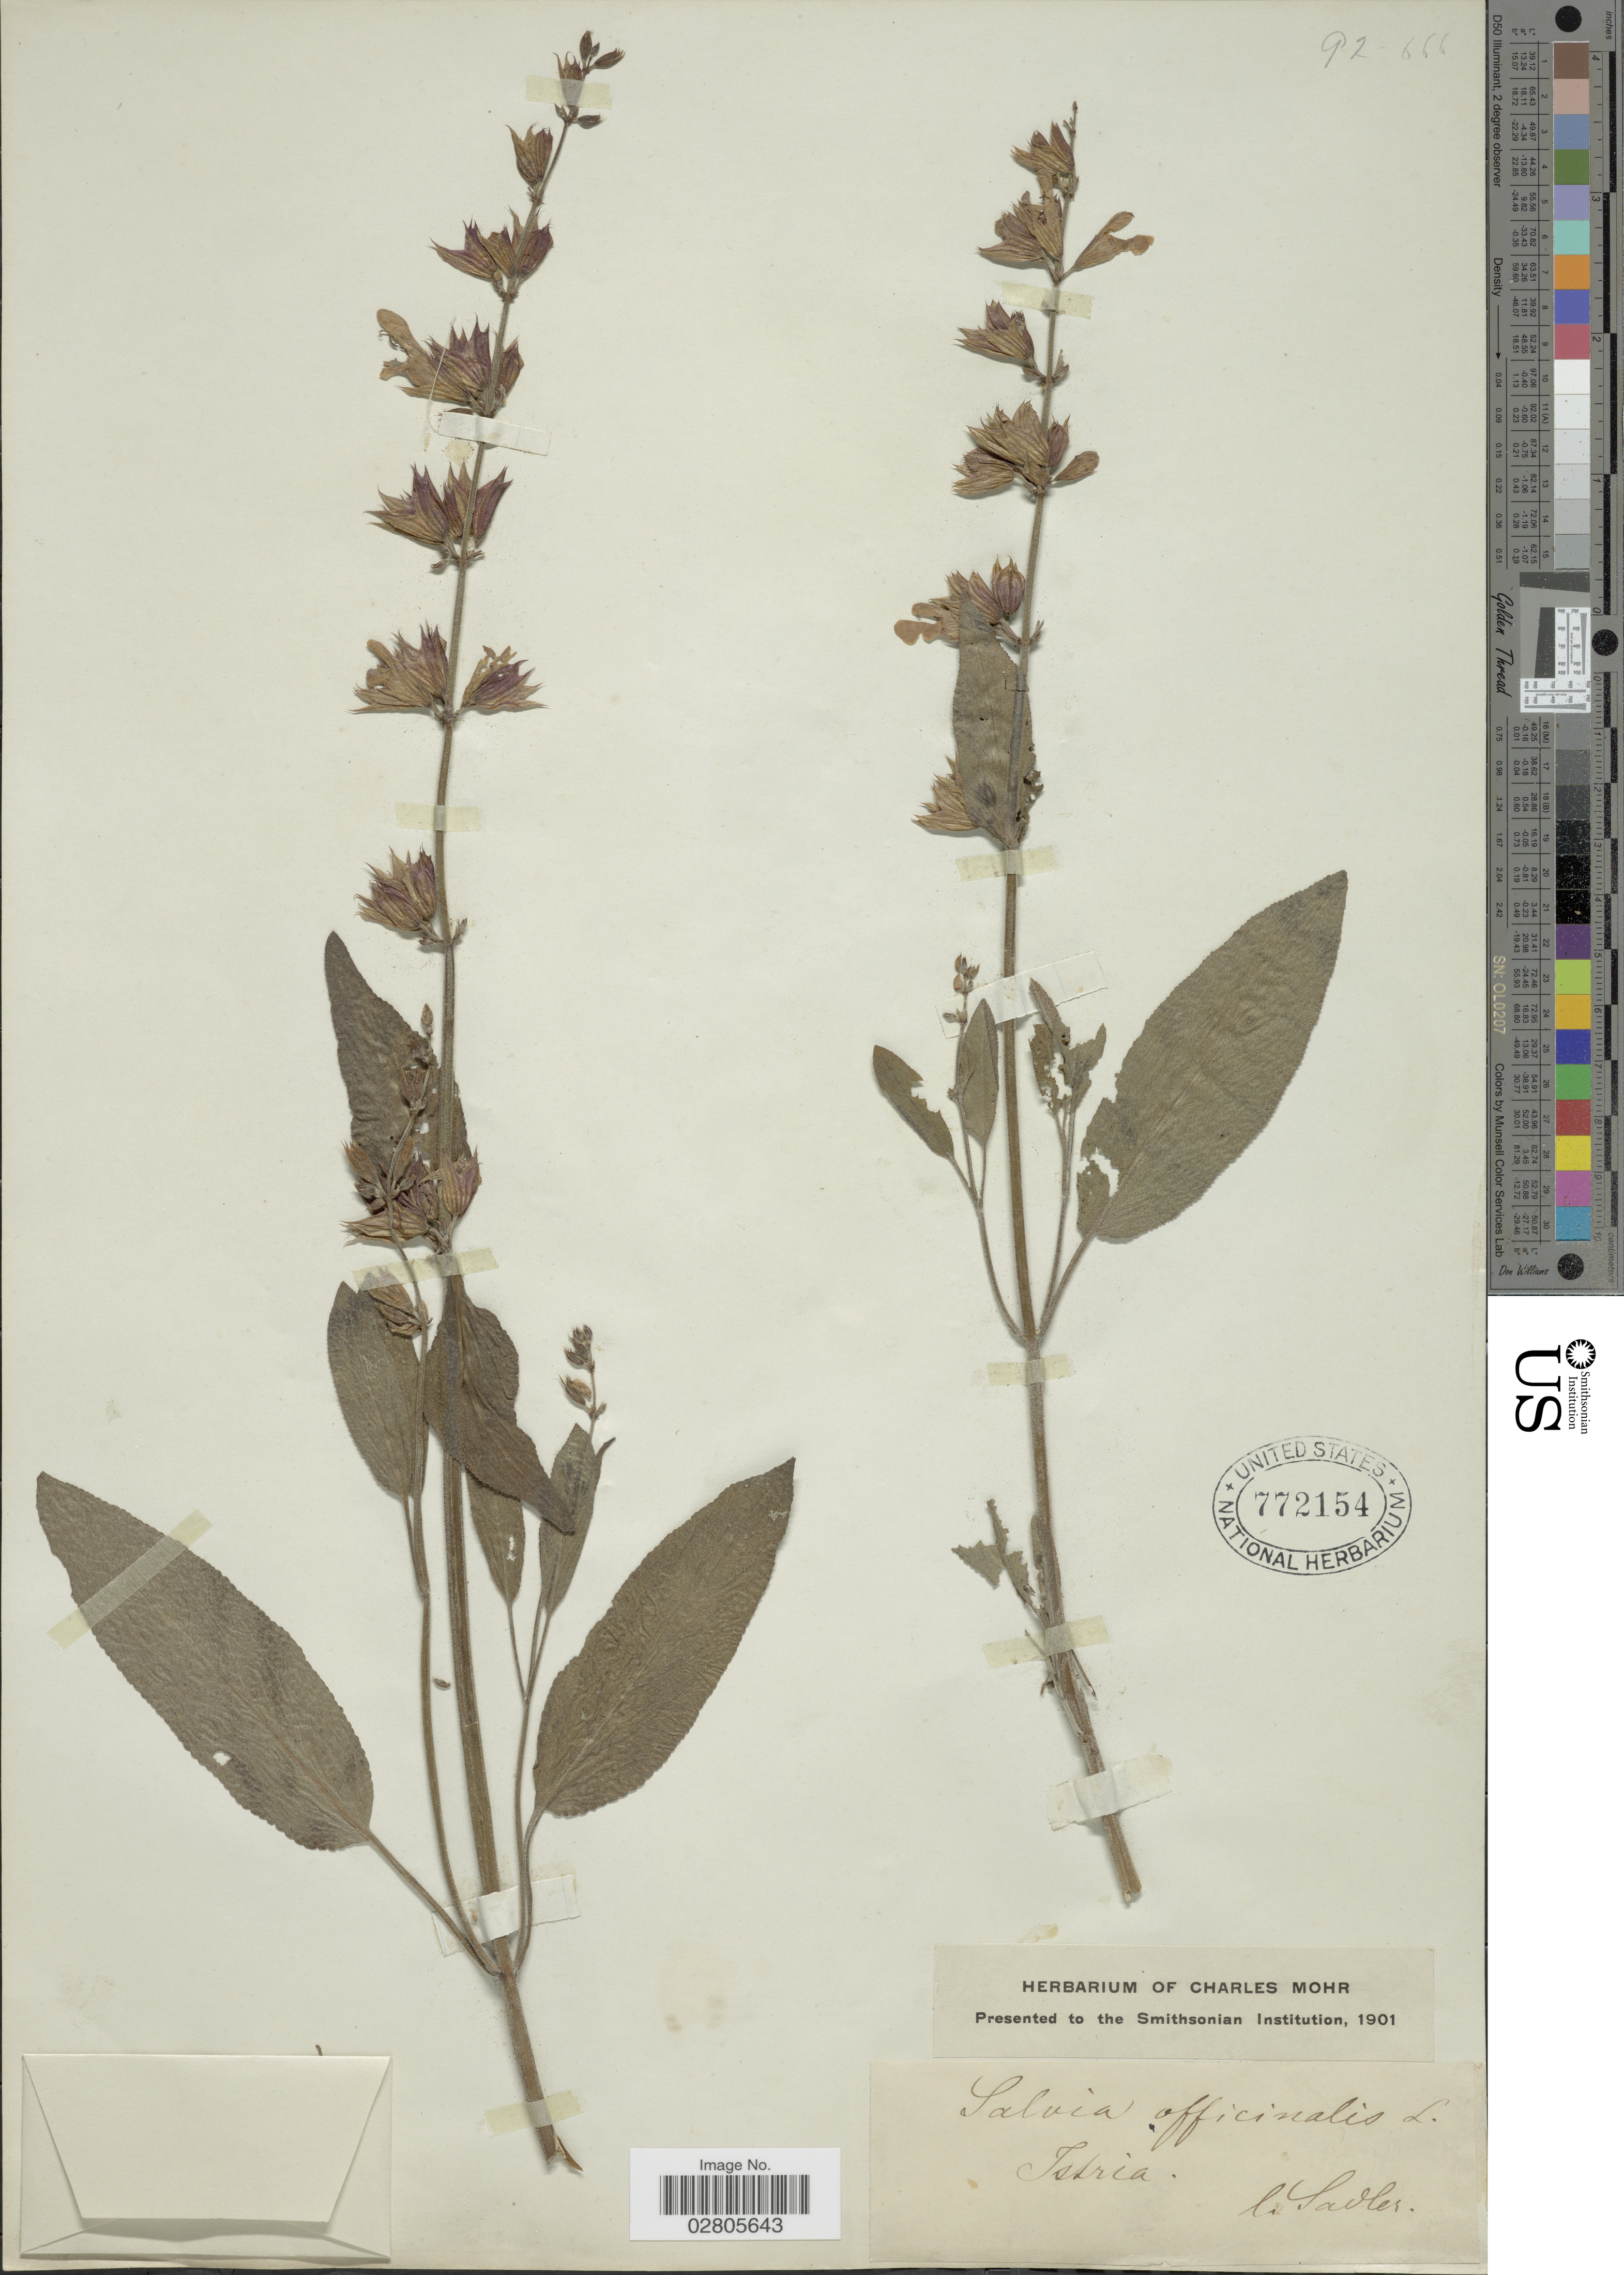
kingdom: Plantae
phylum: Tracheophyta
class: Magnoliopsida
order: Lamiales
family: Lamiaceae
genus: Salvia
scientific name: Salvia officinalis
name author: L.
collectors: -. Sadler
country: Croatia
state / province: Istria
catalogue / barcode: US 772154